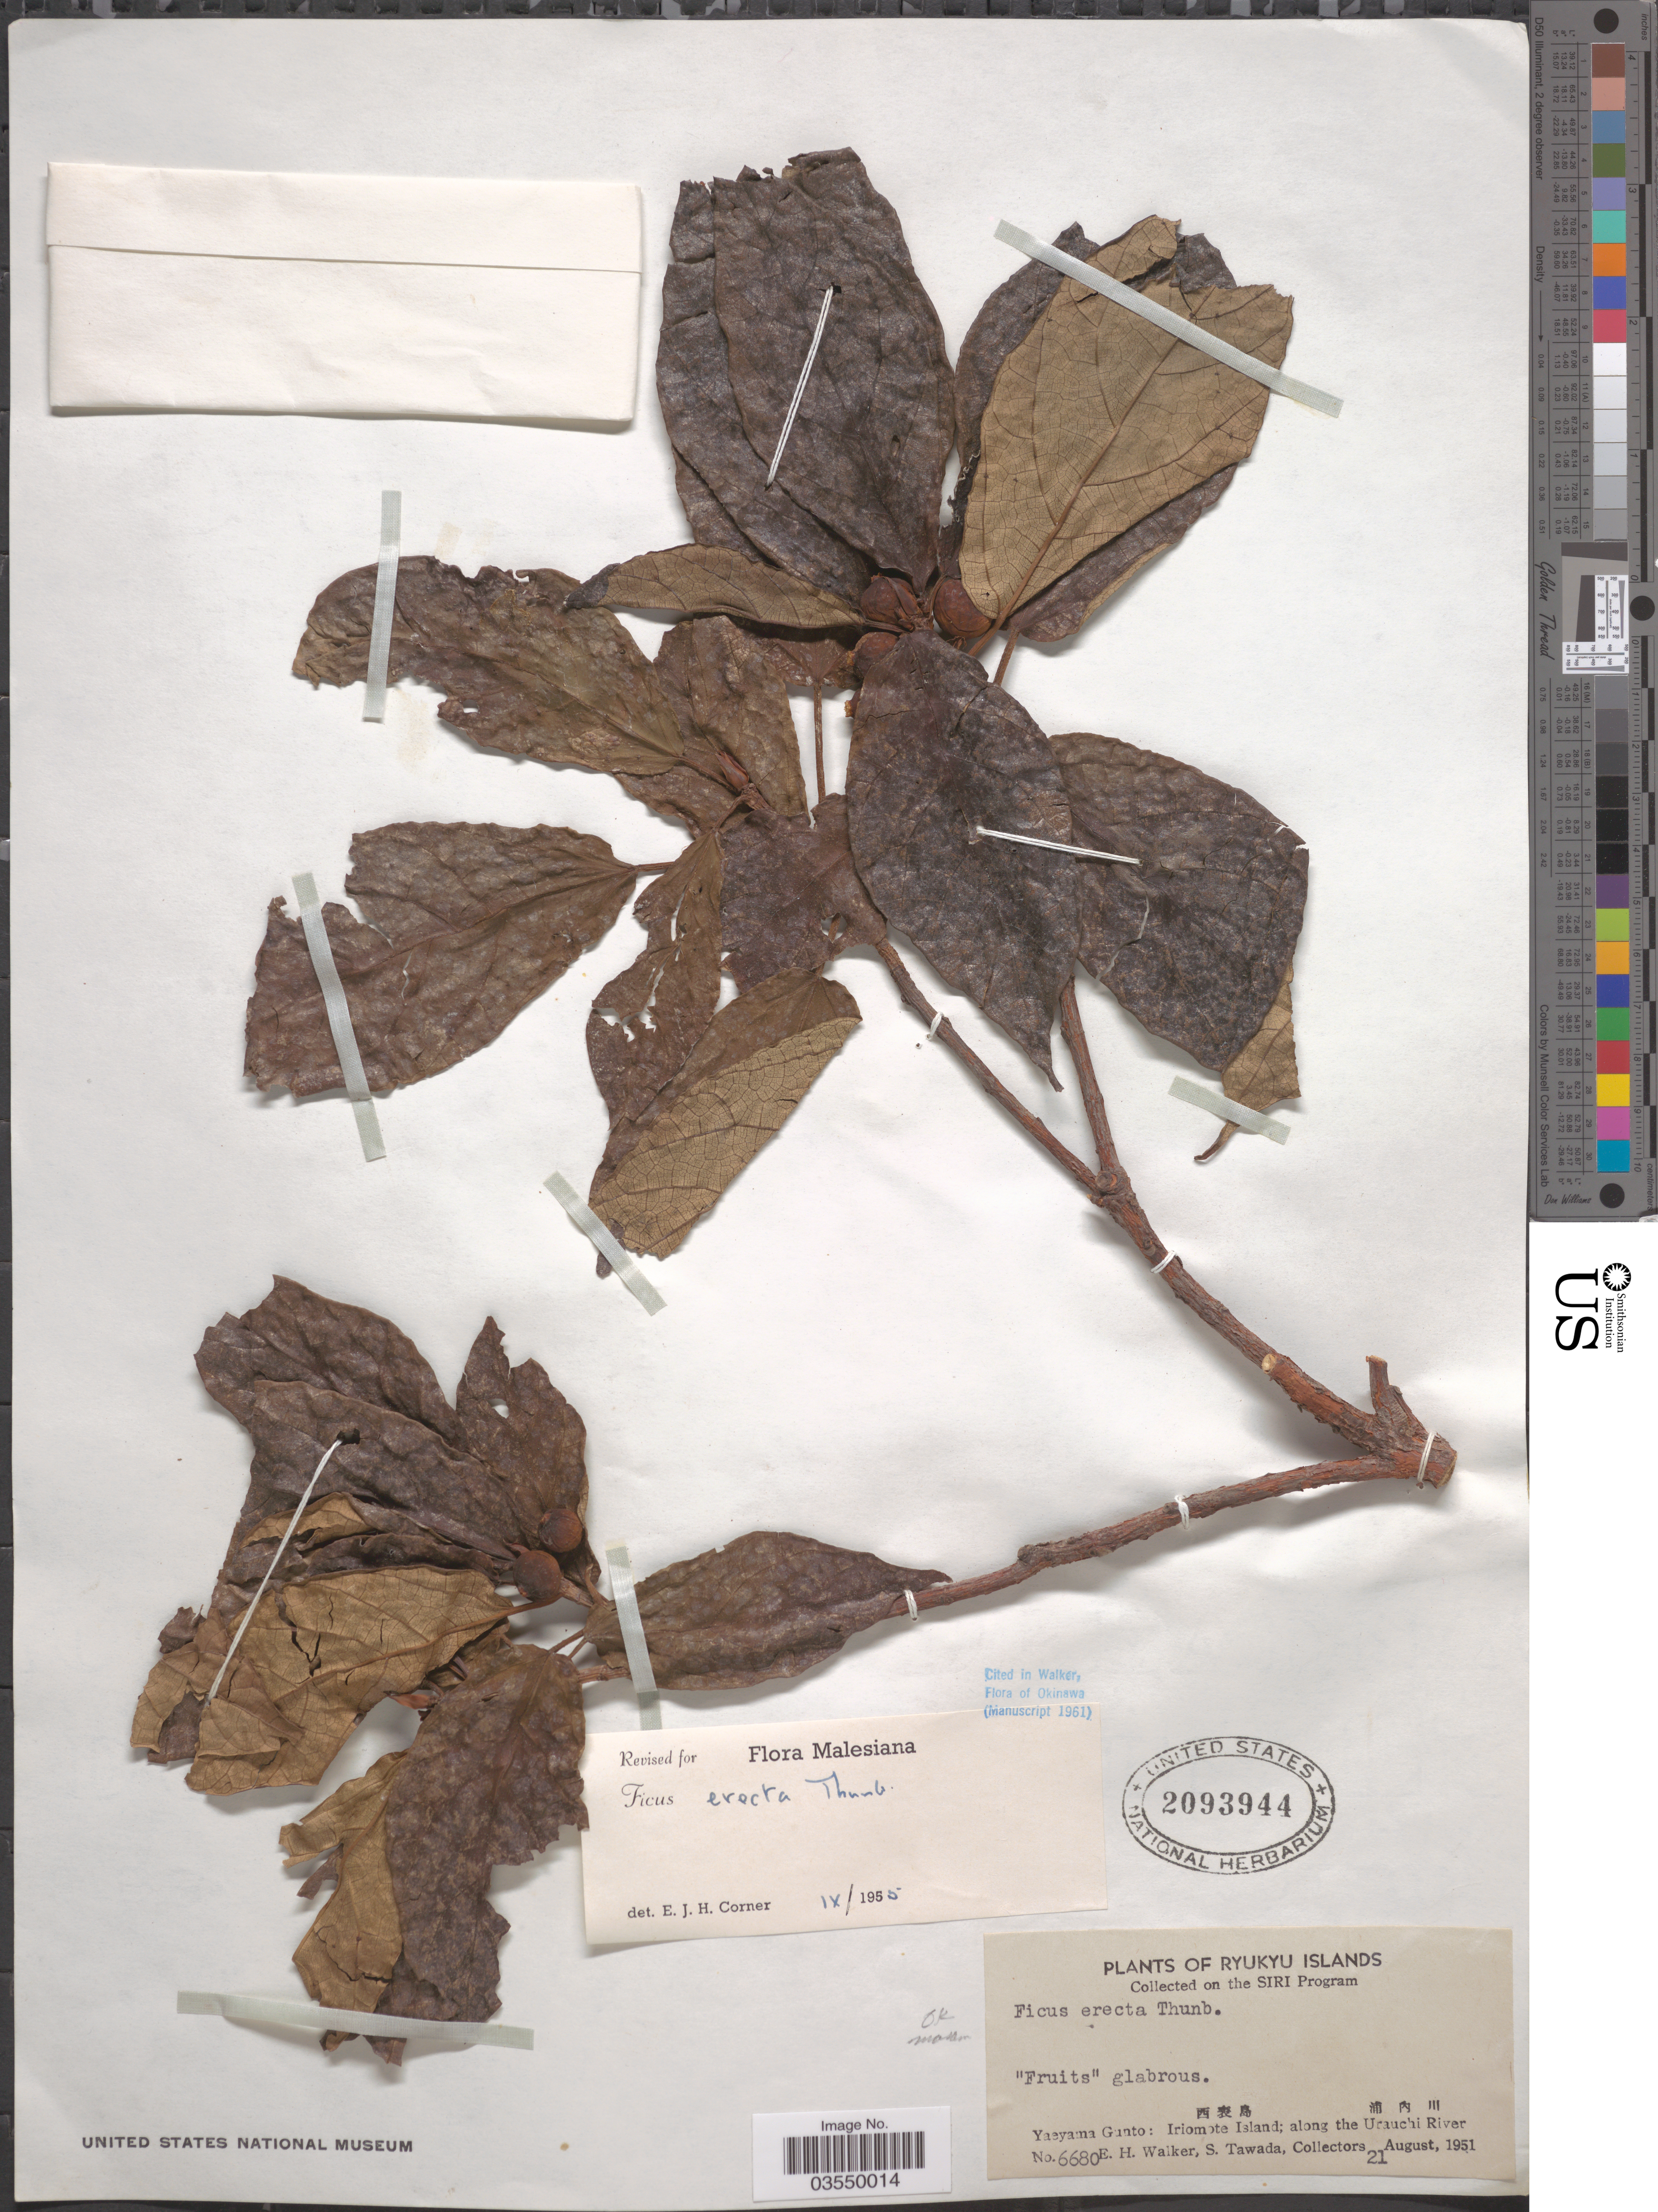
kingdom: Plantae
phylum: Tracheophyta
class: Magnoliopsida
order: Rosales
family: Moraceae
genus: Ficus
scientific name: Ficus erecta var. erecta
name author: Thunb.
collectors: E. H. Walker & S. Tawada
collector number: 6680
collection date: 1951-08-21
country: Japan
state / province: Okinawa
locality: Ryukyu Islands. Yaeyama Gunto: Iriomote Island; along the Urauchi River.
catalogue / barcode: US 2093944